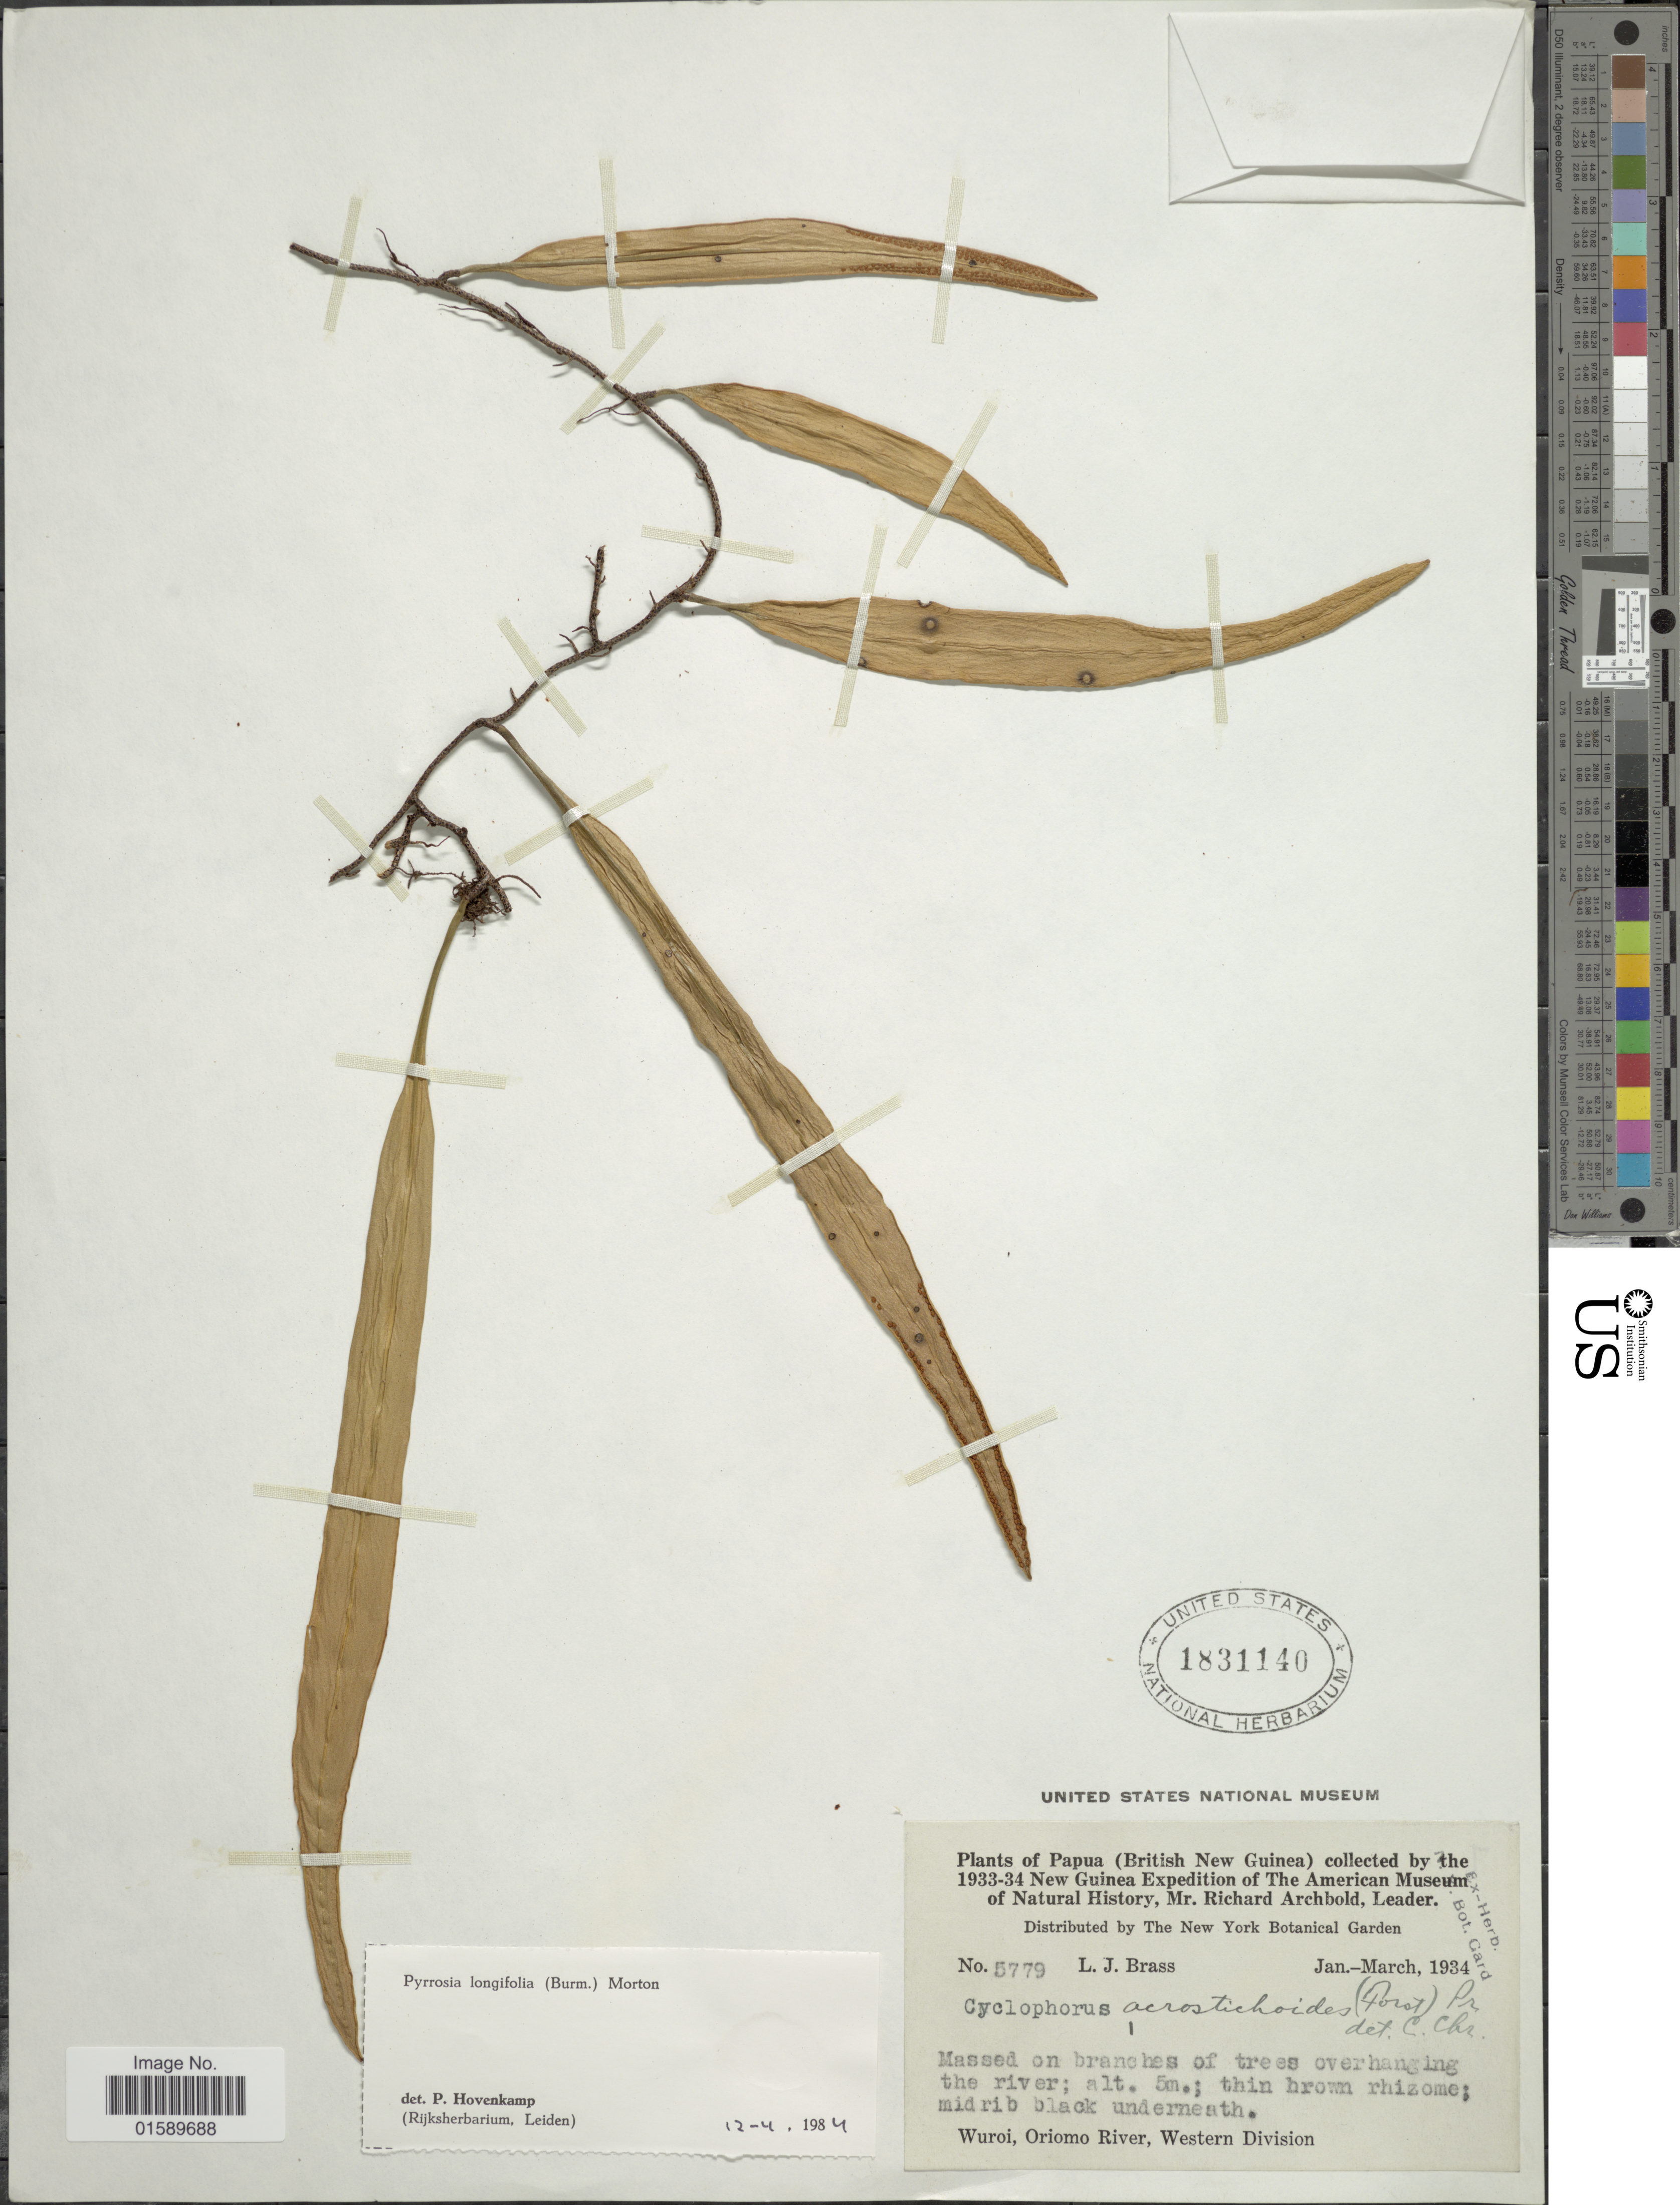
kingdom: Plantae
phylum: Tracheophyta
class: Polypodiopsida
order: Polypodiales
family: Polypodiaceae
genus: Pyrrosia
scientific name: Pyrrosia longifolia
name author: (Burm. f.) C.V. Morton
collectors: L. J. Brass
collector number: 5779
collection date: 1934-01/1934-03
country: Papua New Guinea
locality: Papua (British New Guinea), Wuroi, Oriomo River, Western Division.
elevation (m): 5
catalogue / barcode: US 1831140